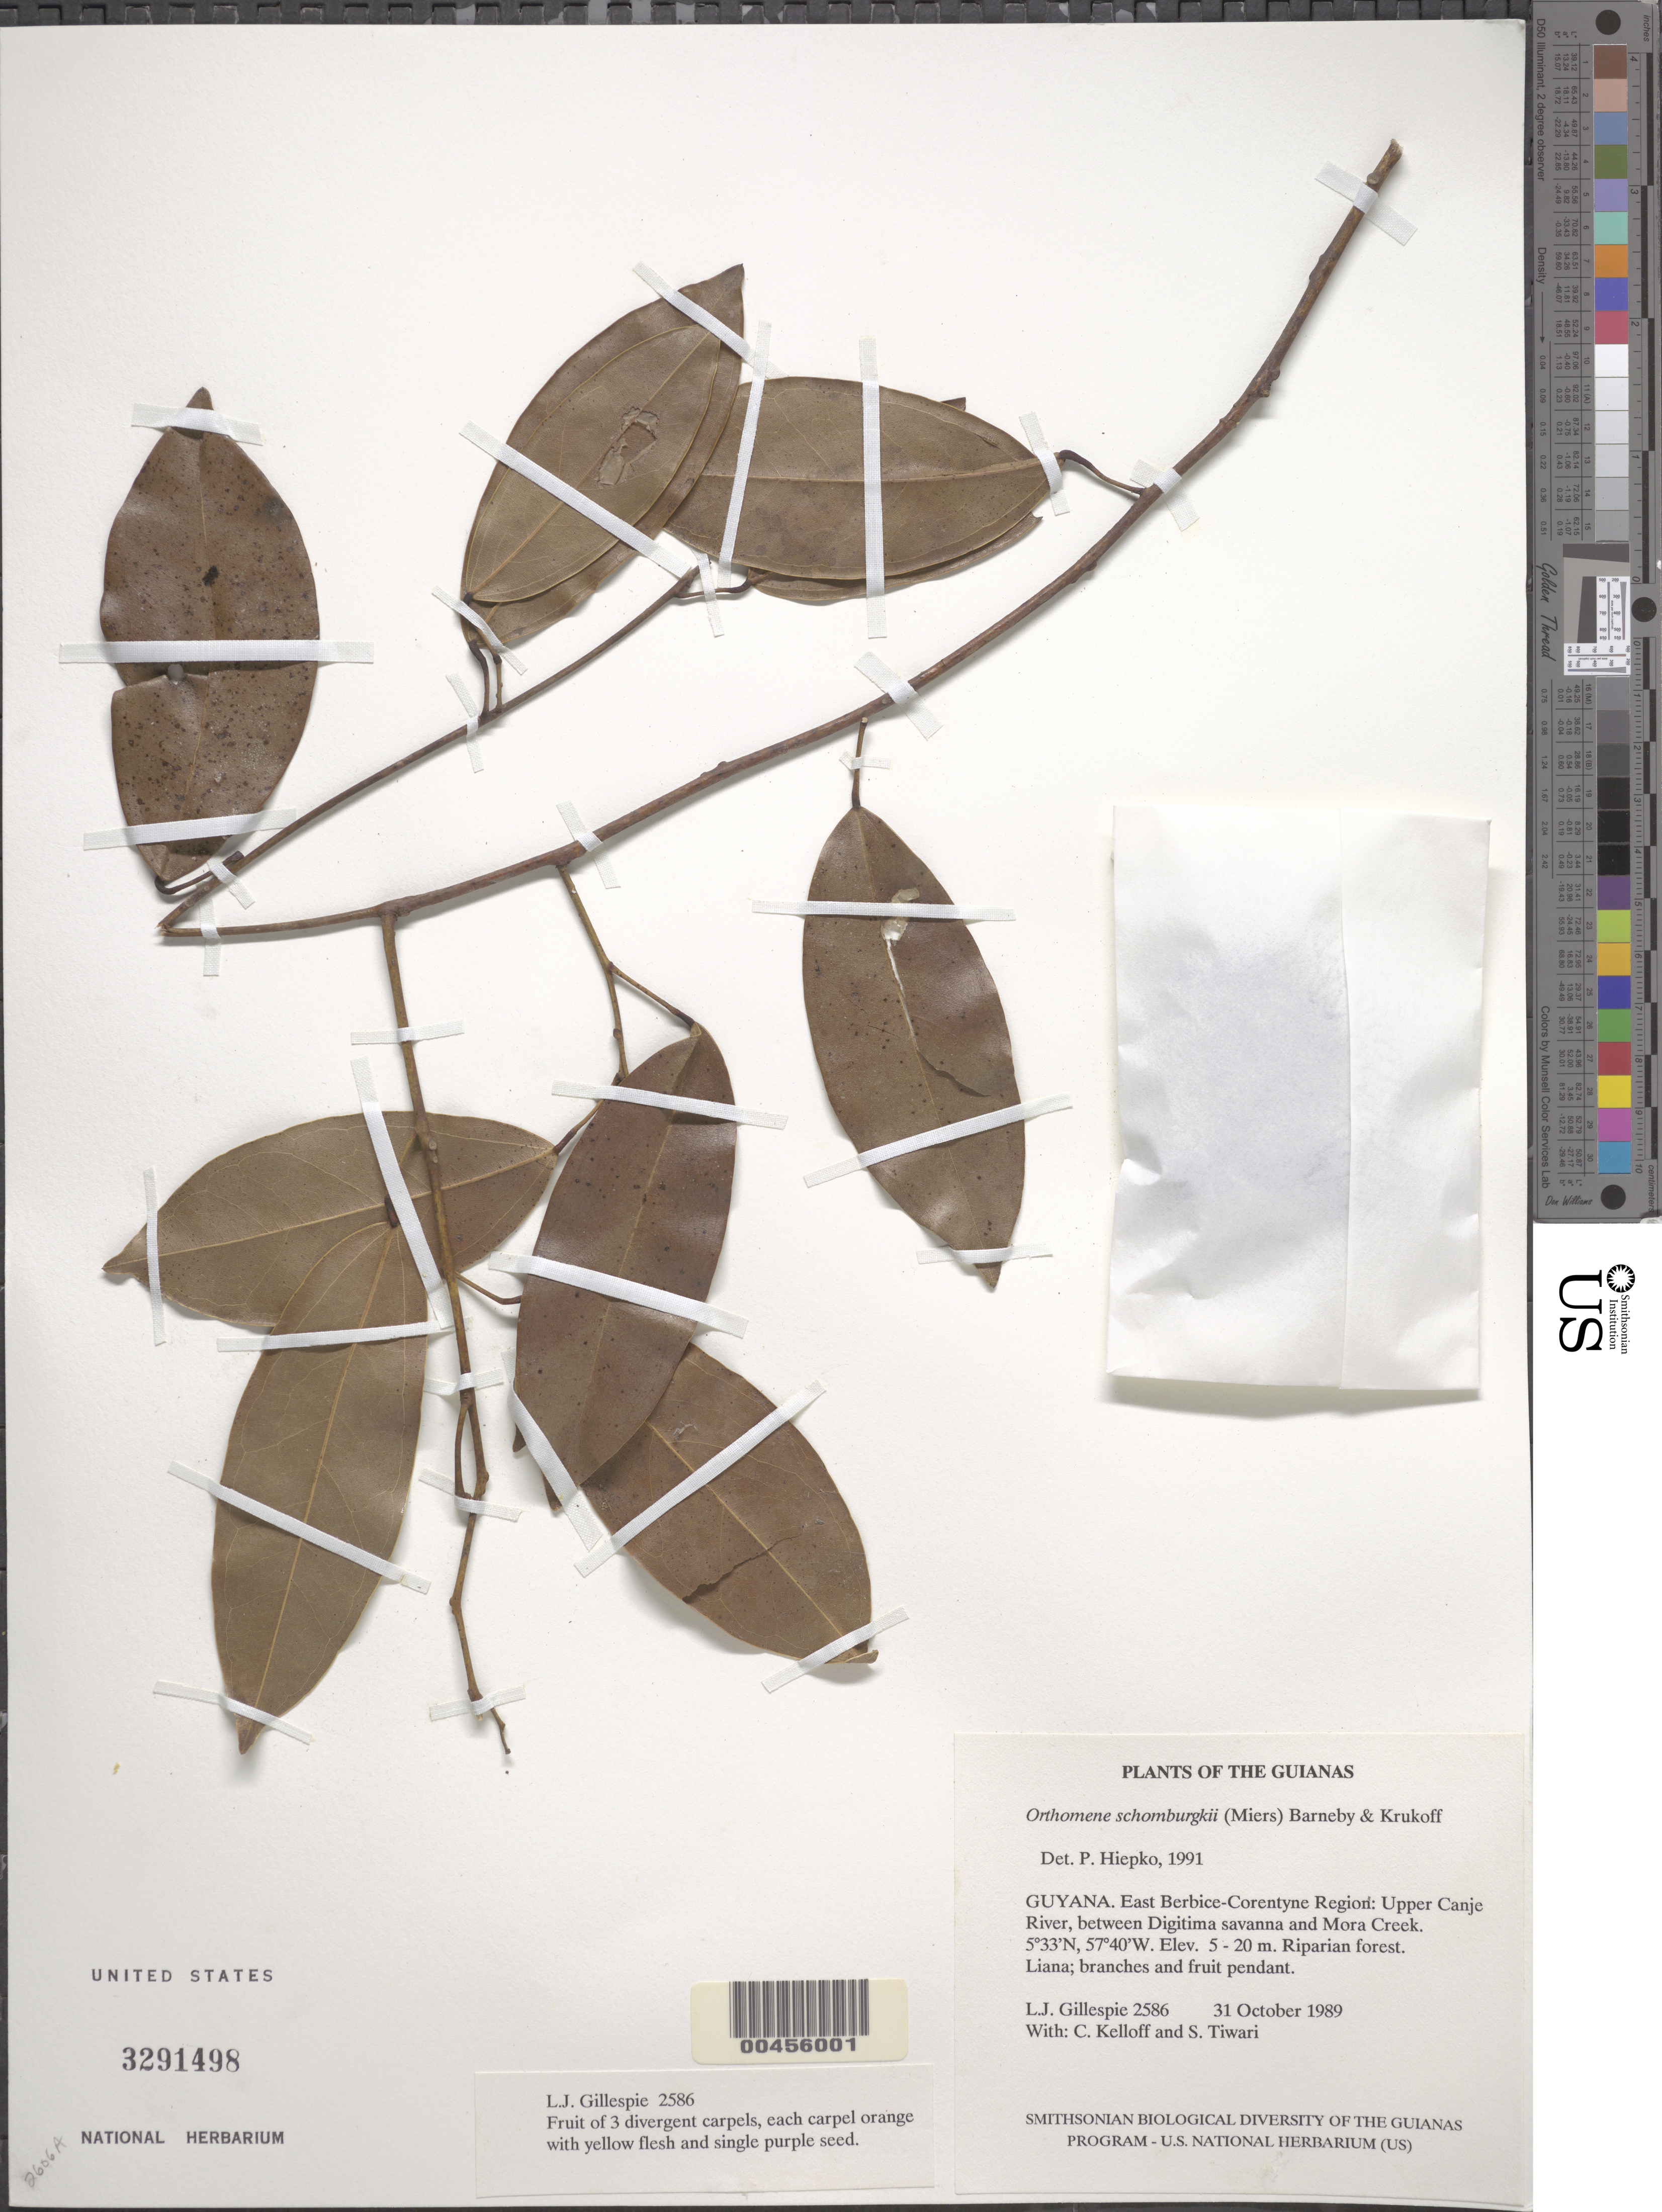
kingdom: Plantae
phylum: Tracheophyta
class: Magnoliopsida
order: Ranunculales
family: Menispermaceae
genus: Anomospermum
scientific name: Anomospermum schomburgkii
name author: Miers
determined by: Strong, Mark T., (BOT), Smithsonian Institution - National Museum of Natural History (UNITED STATES)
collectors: L. J. Gillespie, C. L. Kelloff & S. Tiwari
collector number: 2586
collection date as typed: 31 October 1989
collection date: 1989-10-31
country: Guyana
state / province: E. Berbice-Corentyne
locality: Upper Canje River, between Digitima savanna and Mora Creek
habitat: Riparian forest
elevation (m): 5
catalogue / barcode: US 3291498